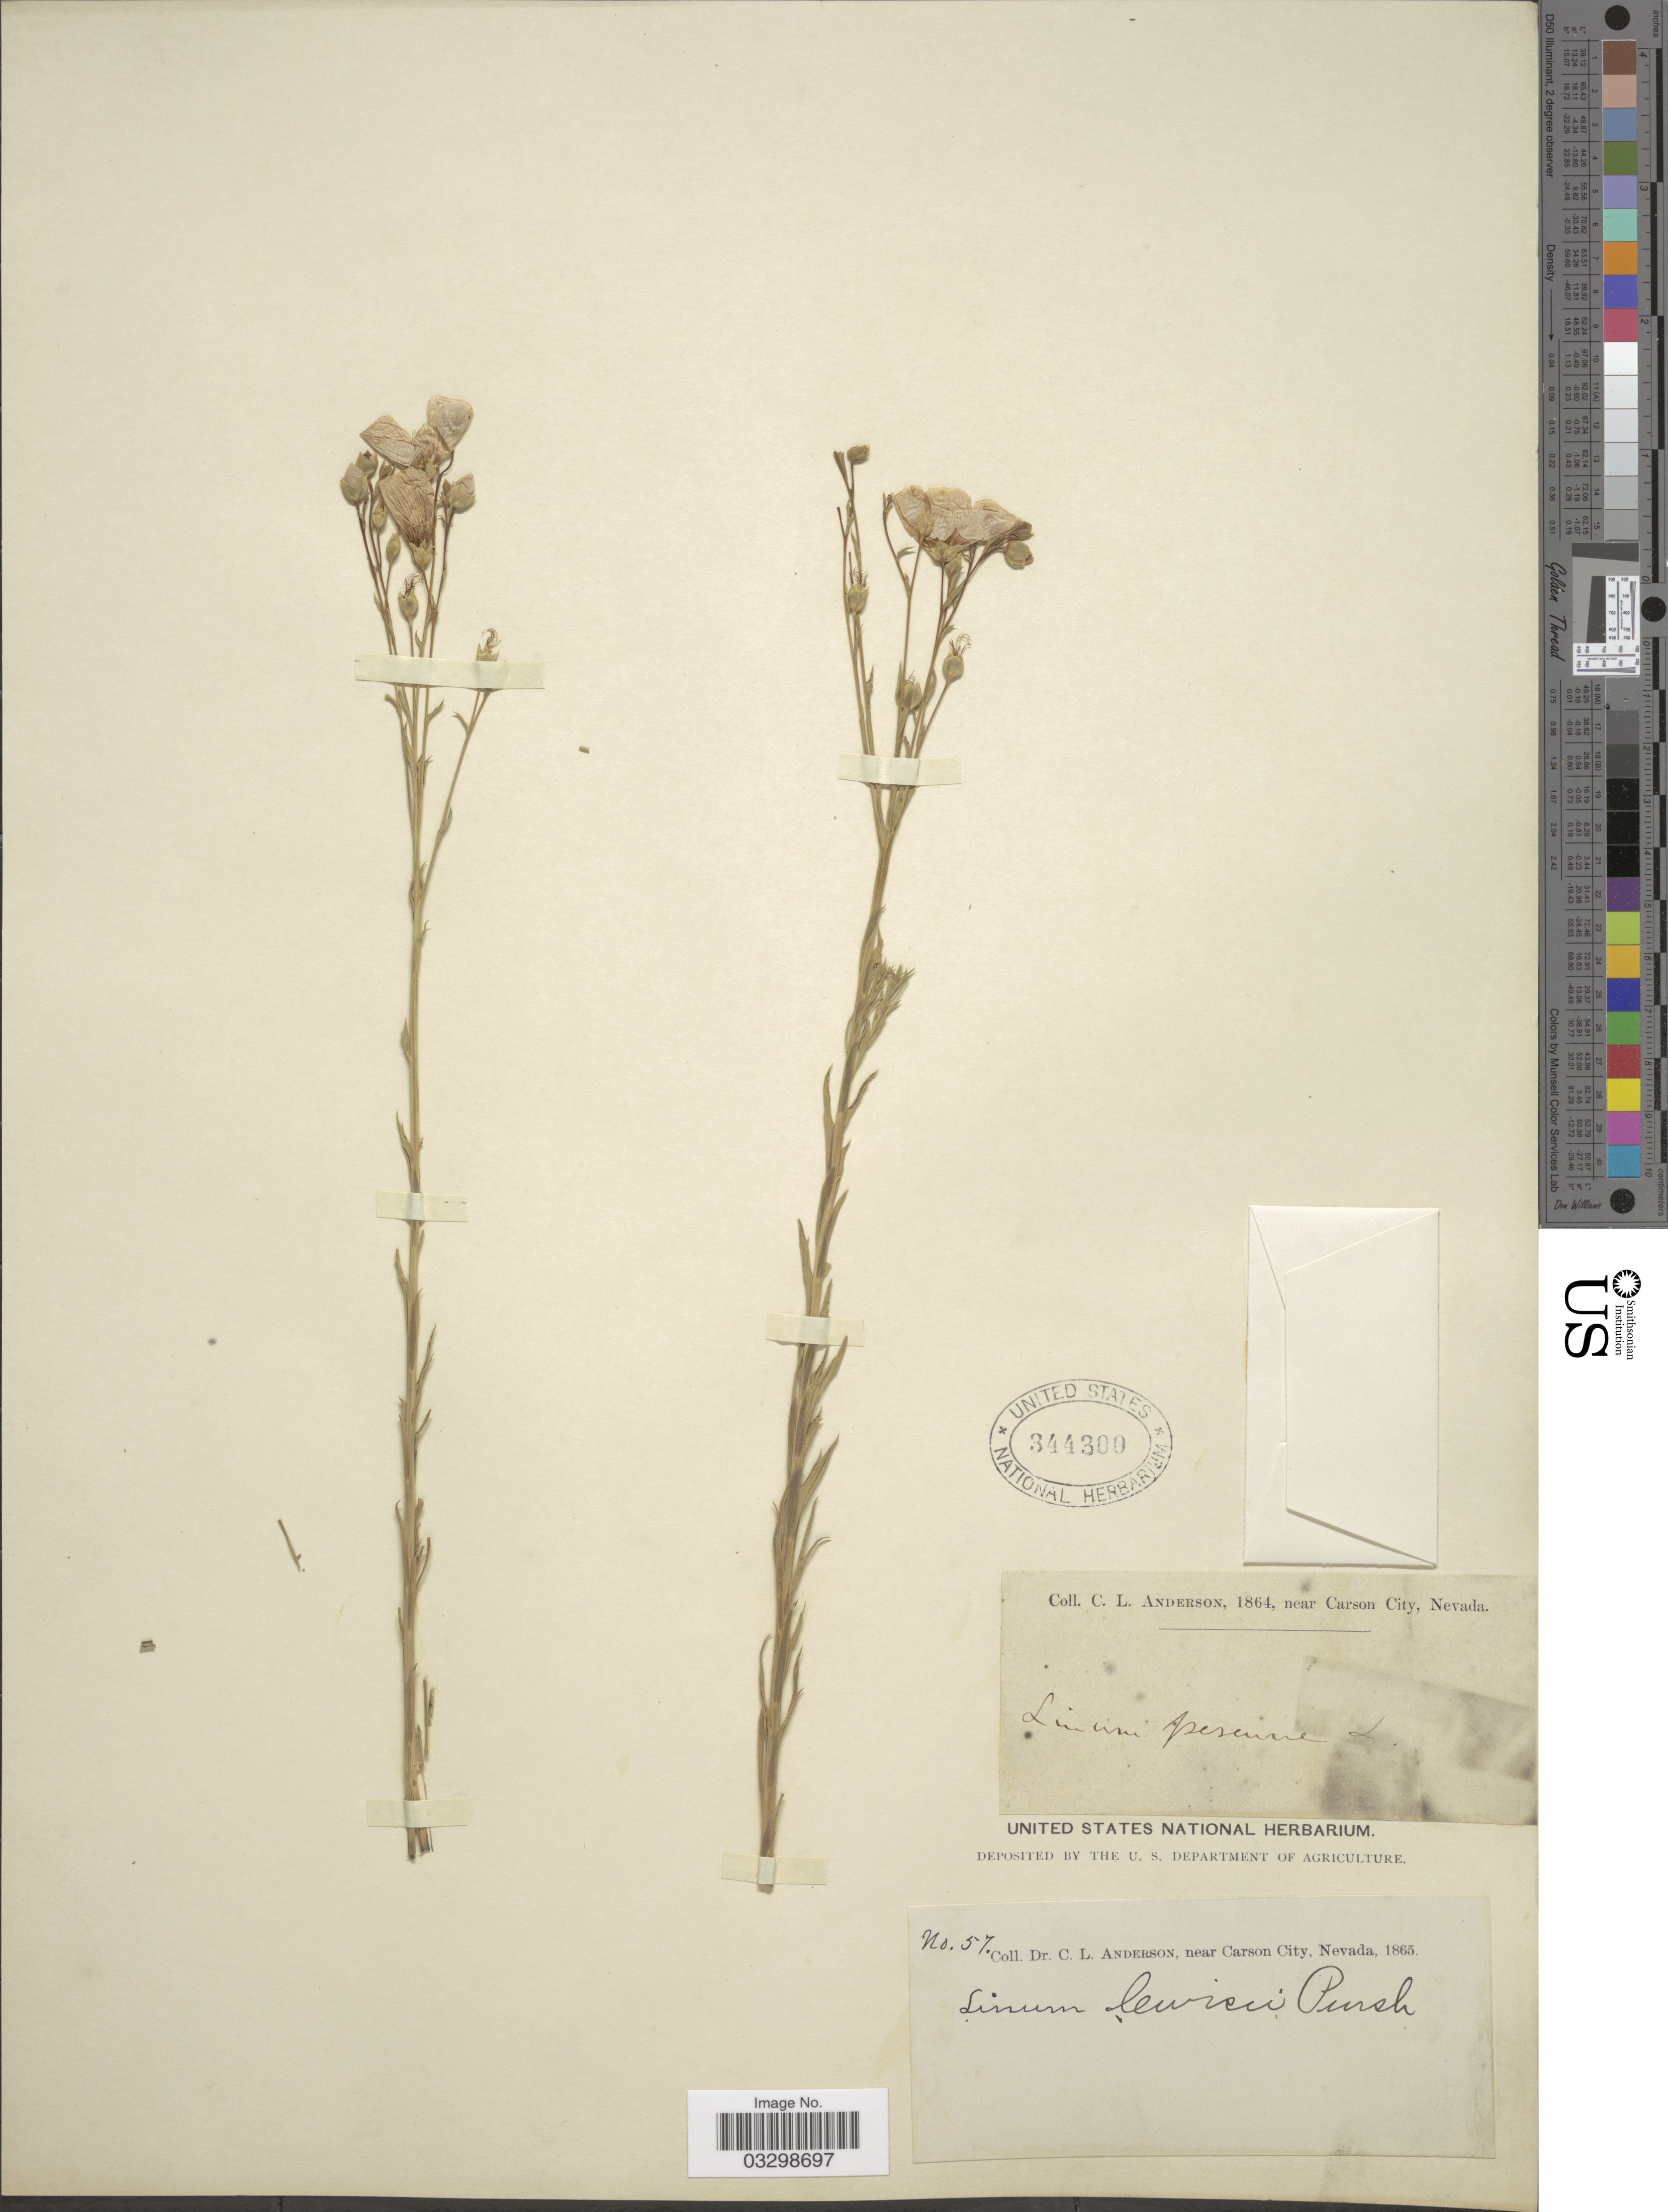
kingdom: Plantae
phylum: Tracheophyta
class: Magnoliopsida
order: Malpighiales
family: Linaceae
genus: Linum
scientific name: Linum lewisii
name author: Pursh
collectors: C. L. Anderson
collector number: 57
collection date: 1864/1865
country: United States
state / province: Nevada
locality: Near Carson City.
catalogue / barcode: US 344300